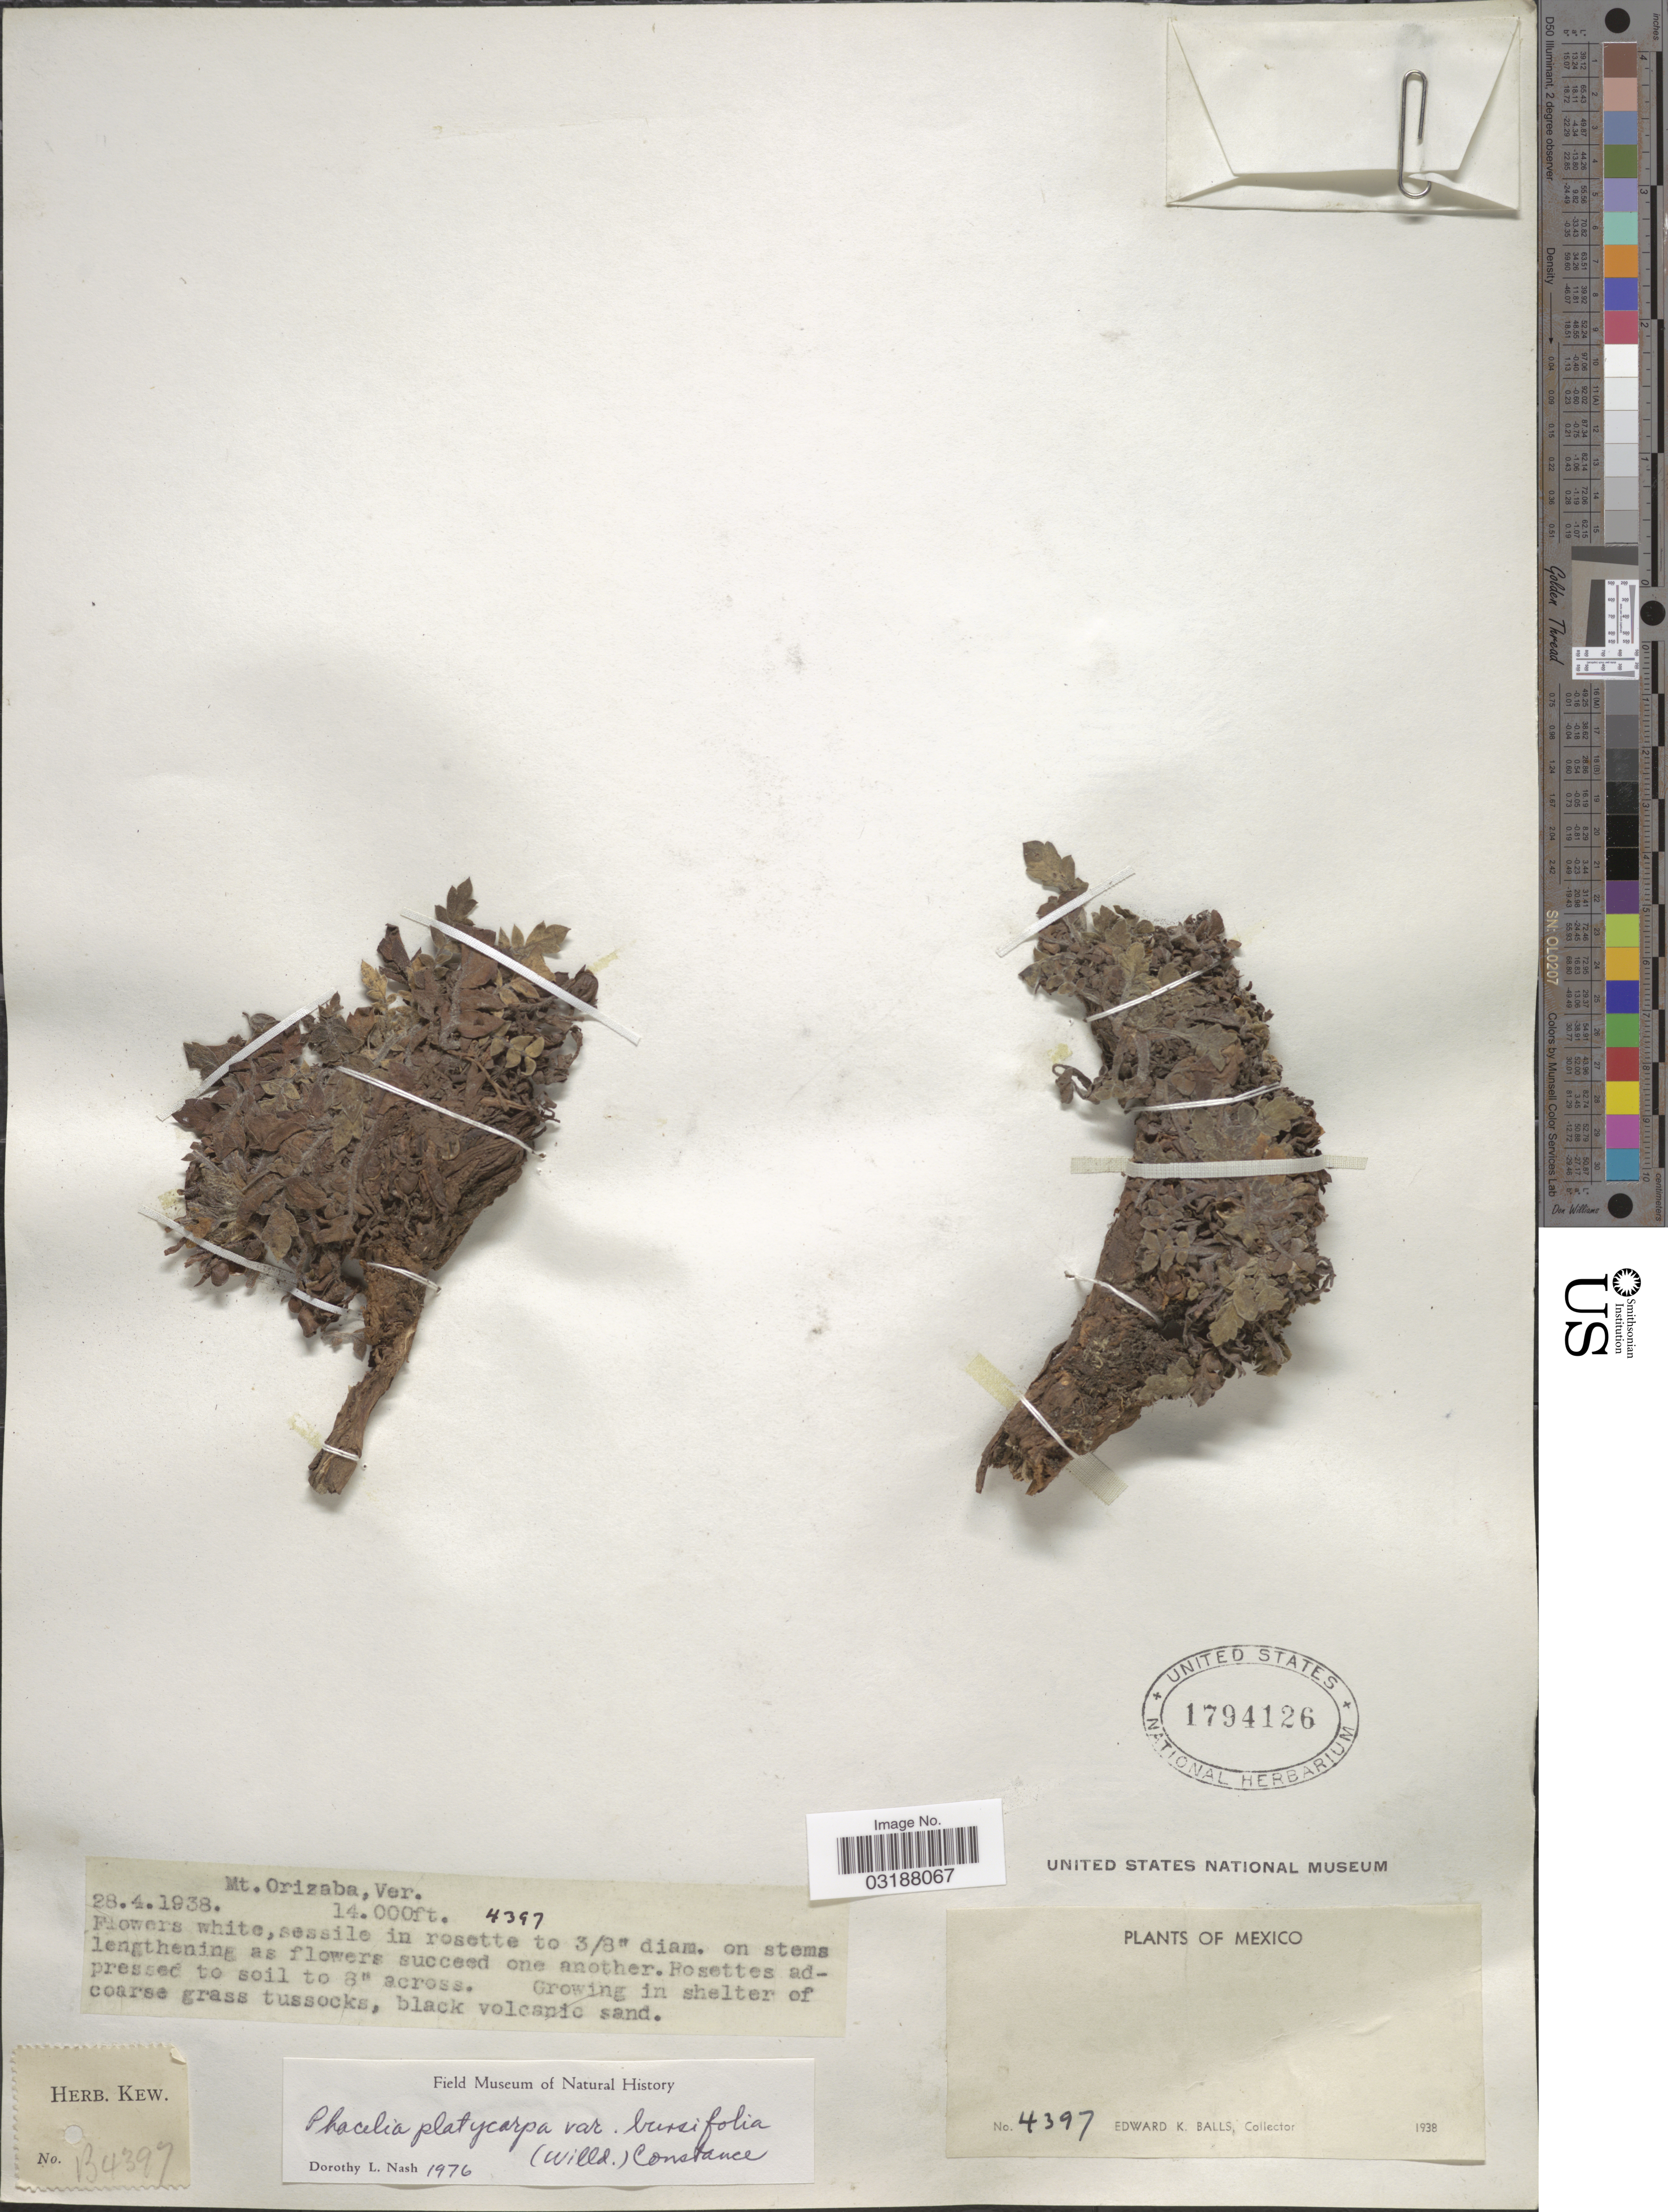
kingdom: Plantae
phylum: Tracheophyta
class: Magnoliopsida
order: Boraginales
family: Hydrophyllaceae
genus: Phacelia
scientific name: Phacelia platycarpa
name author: (Cav.) Spreng.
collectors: E. K. Balls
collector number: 4397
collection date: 1938-04-28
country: Mexico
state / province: Veracruz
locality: Mt. Orizaba.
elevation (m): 4267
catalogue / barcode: US 1794126